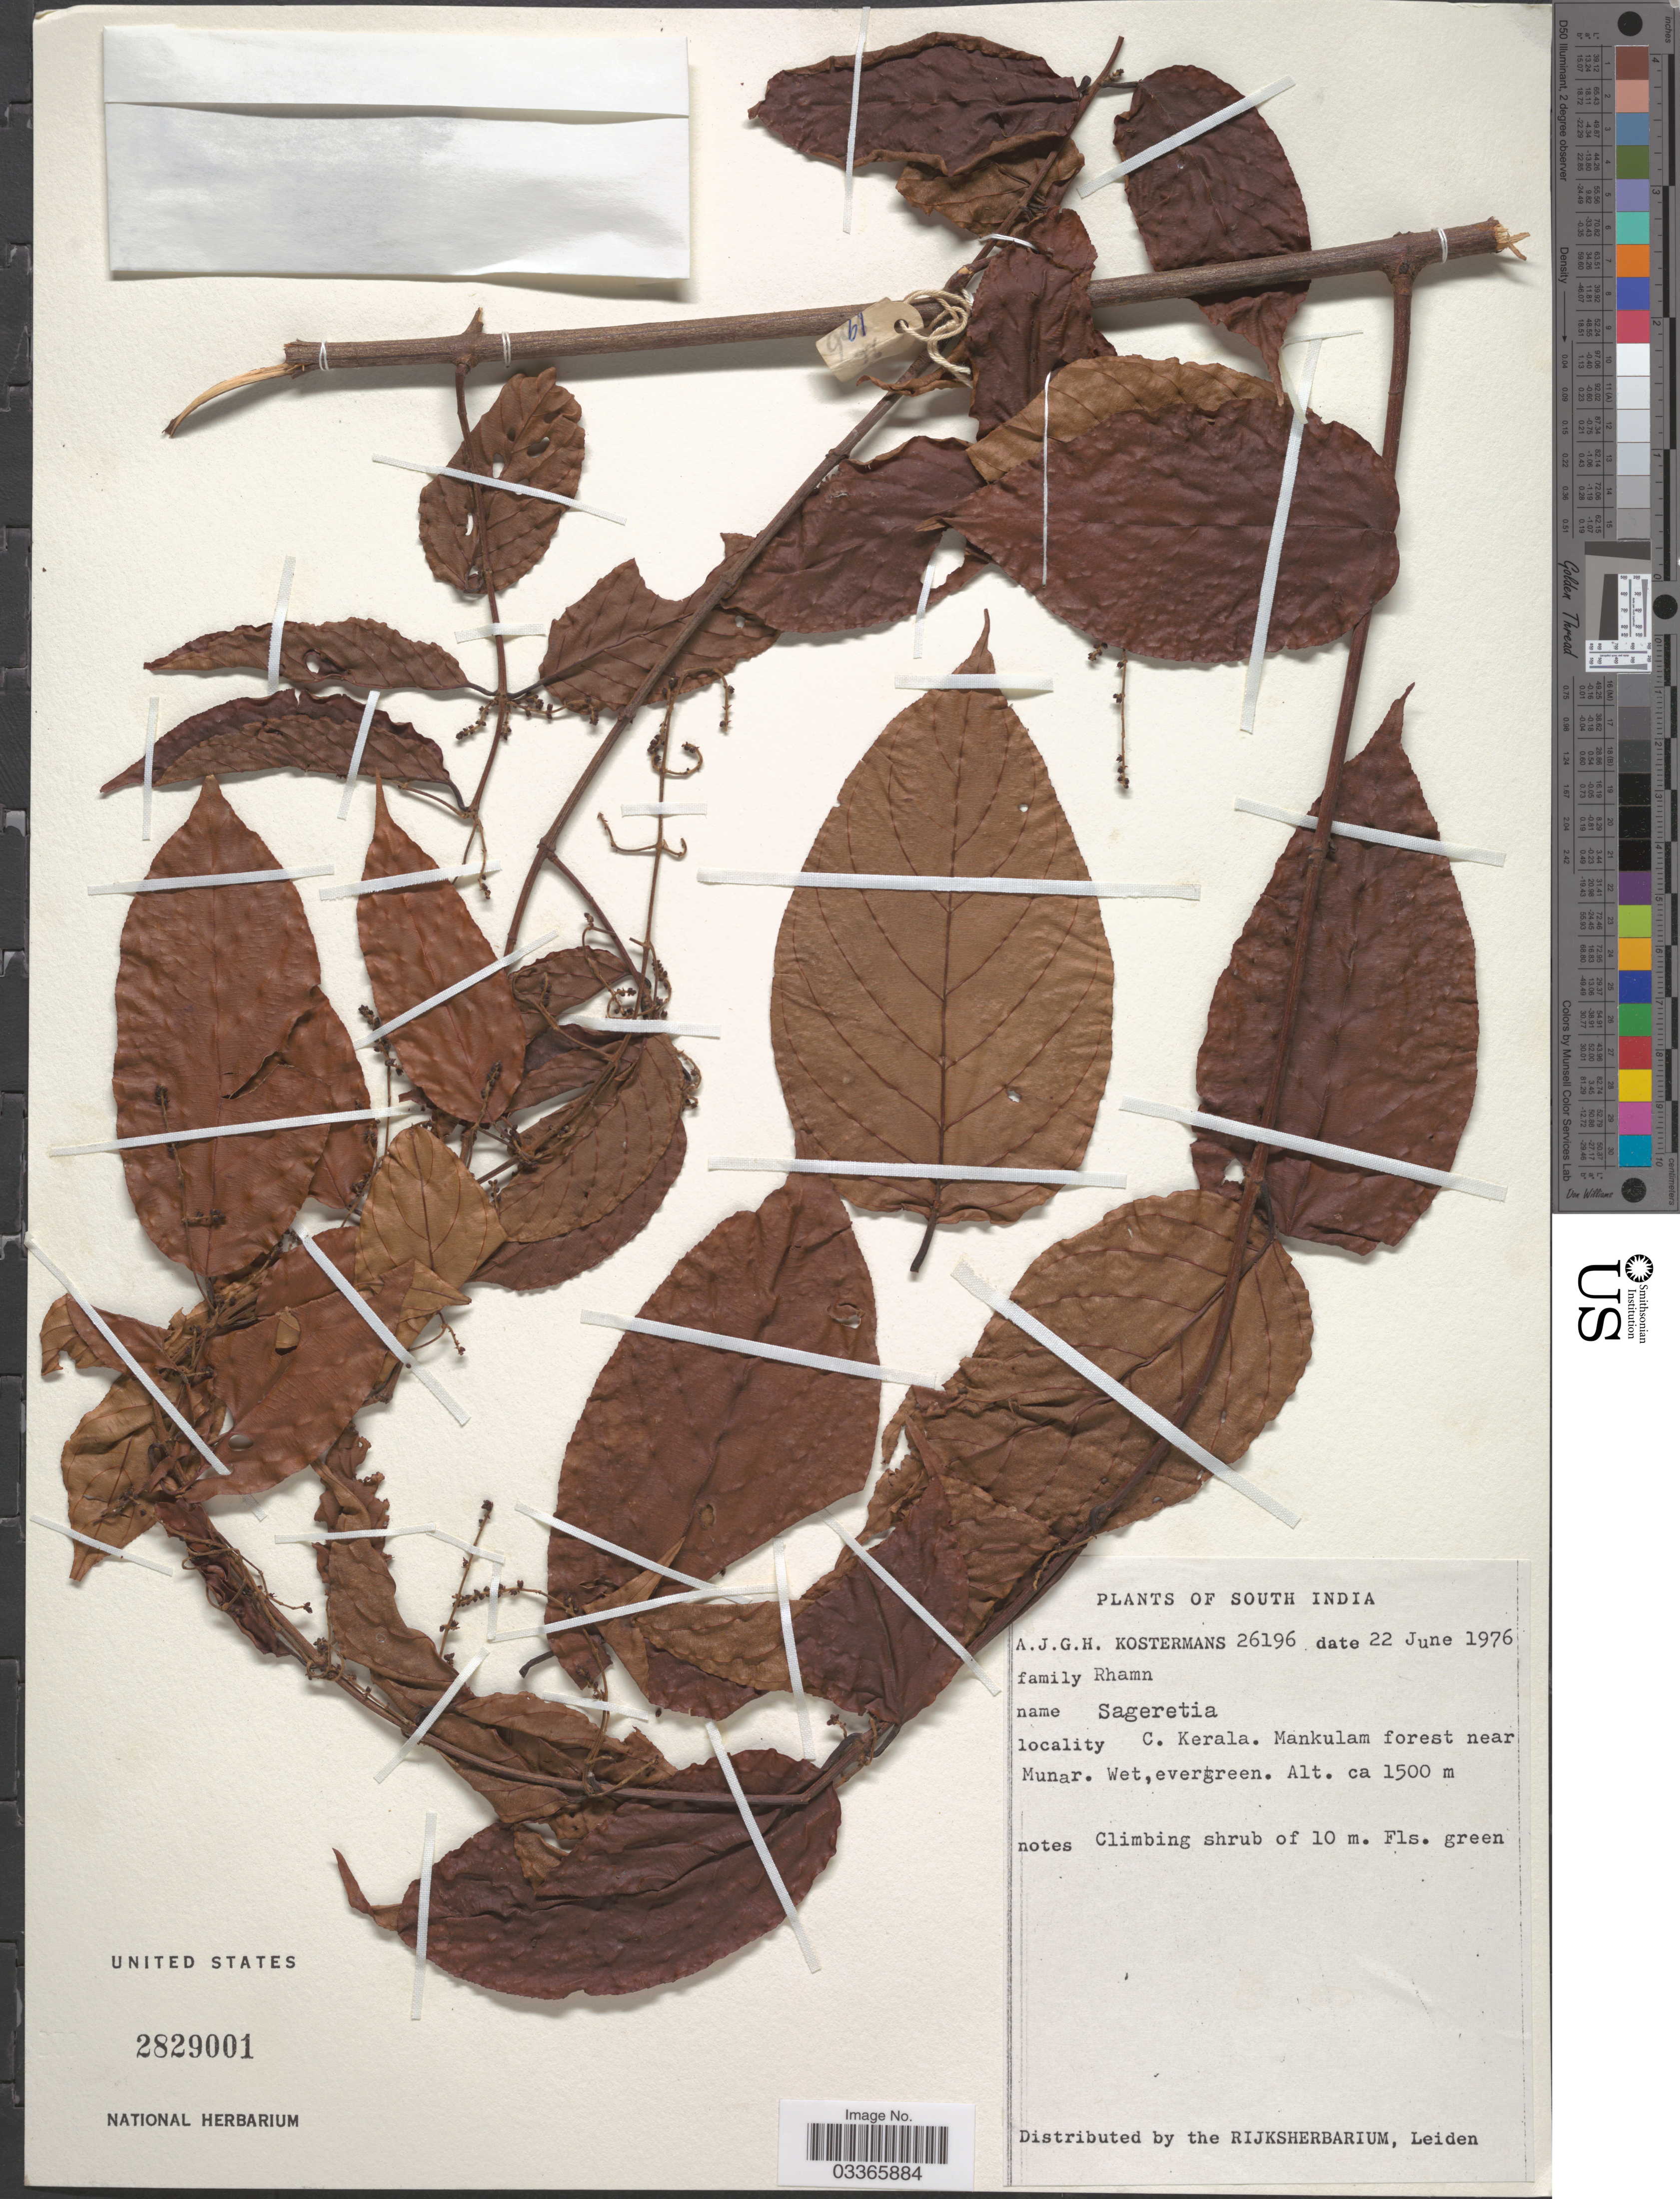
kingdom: Plantae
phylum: Tracheophyta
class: Magnoliopsida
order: Rosales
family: Rhamnaceae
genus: Sageretia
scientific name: Sageretia filiformis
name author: (Roth) G. Don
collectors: A. J. G. Kostermans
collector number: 26196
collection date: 1976-06-22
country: India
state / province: Kerala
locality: South India. C. Kerala. Mankulam forest near Munar.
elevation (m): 1500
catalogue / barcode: US 2829001